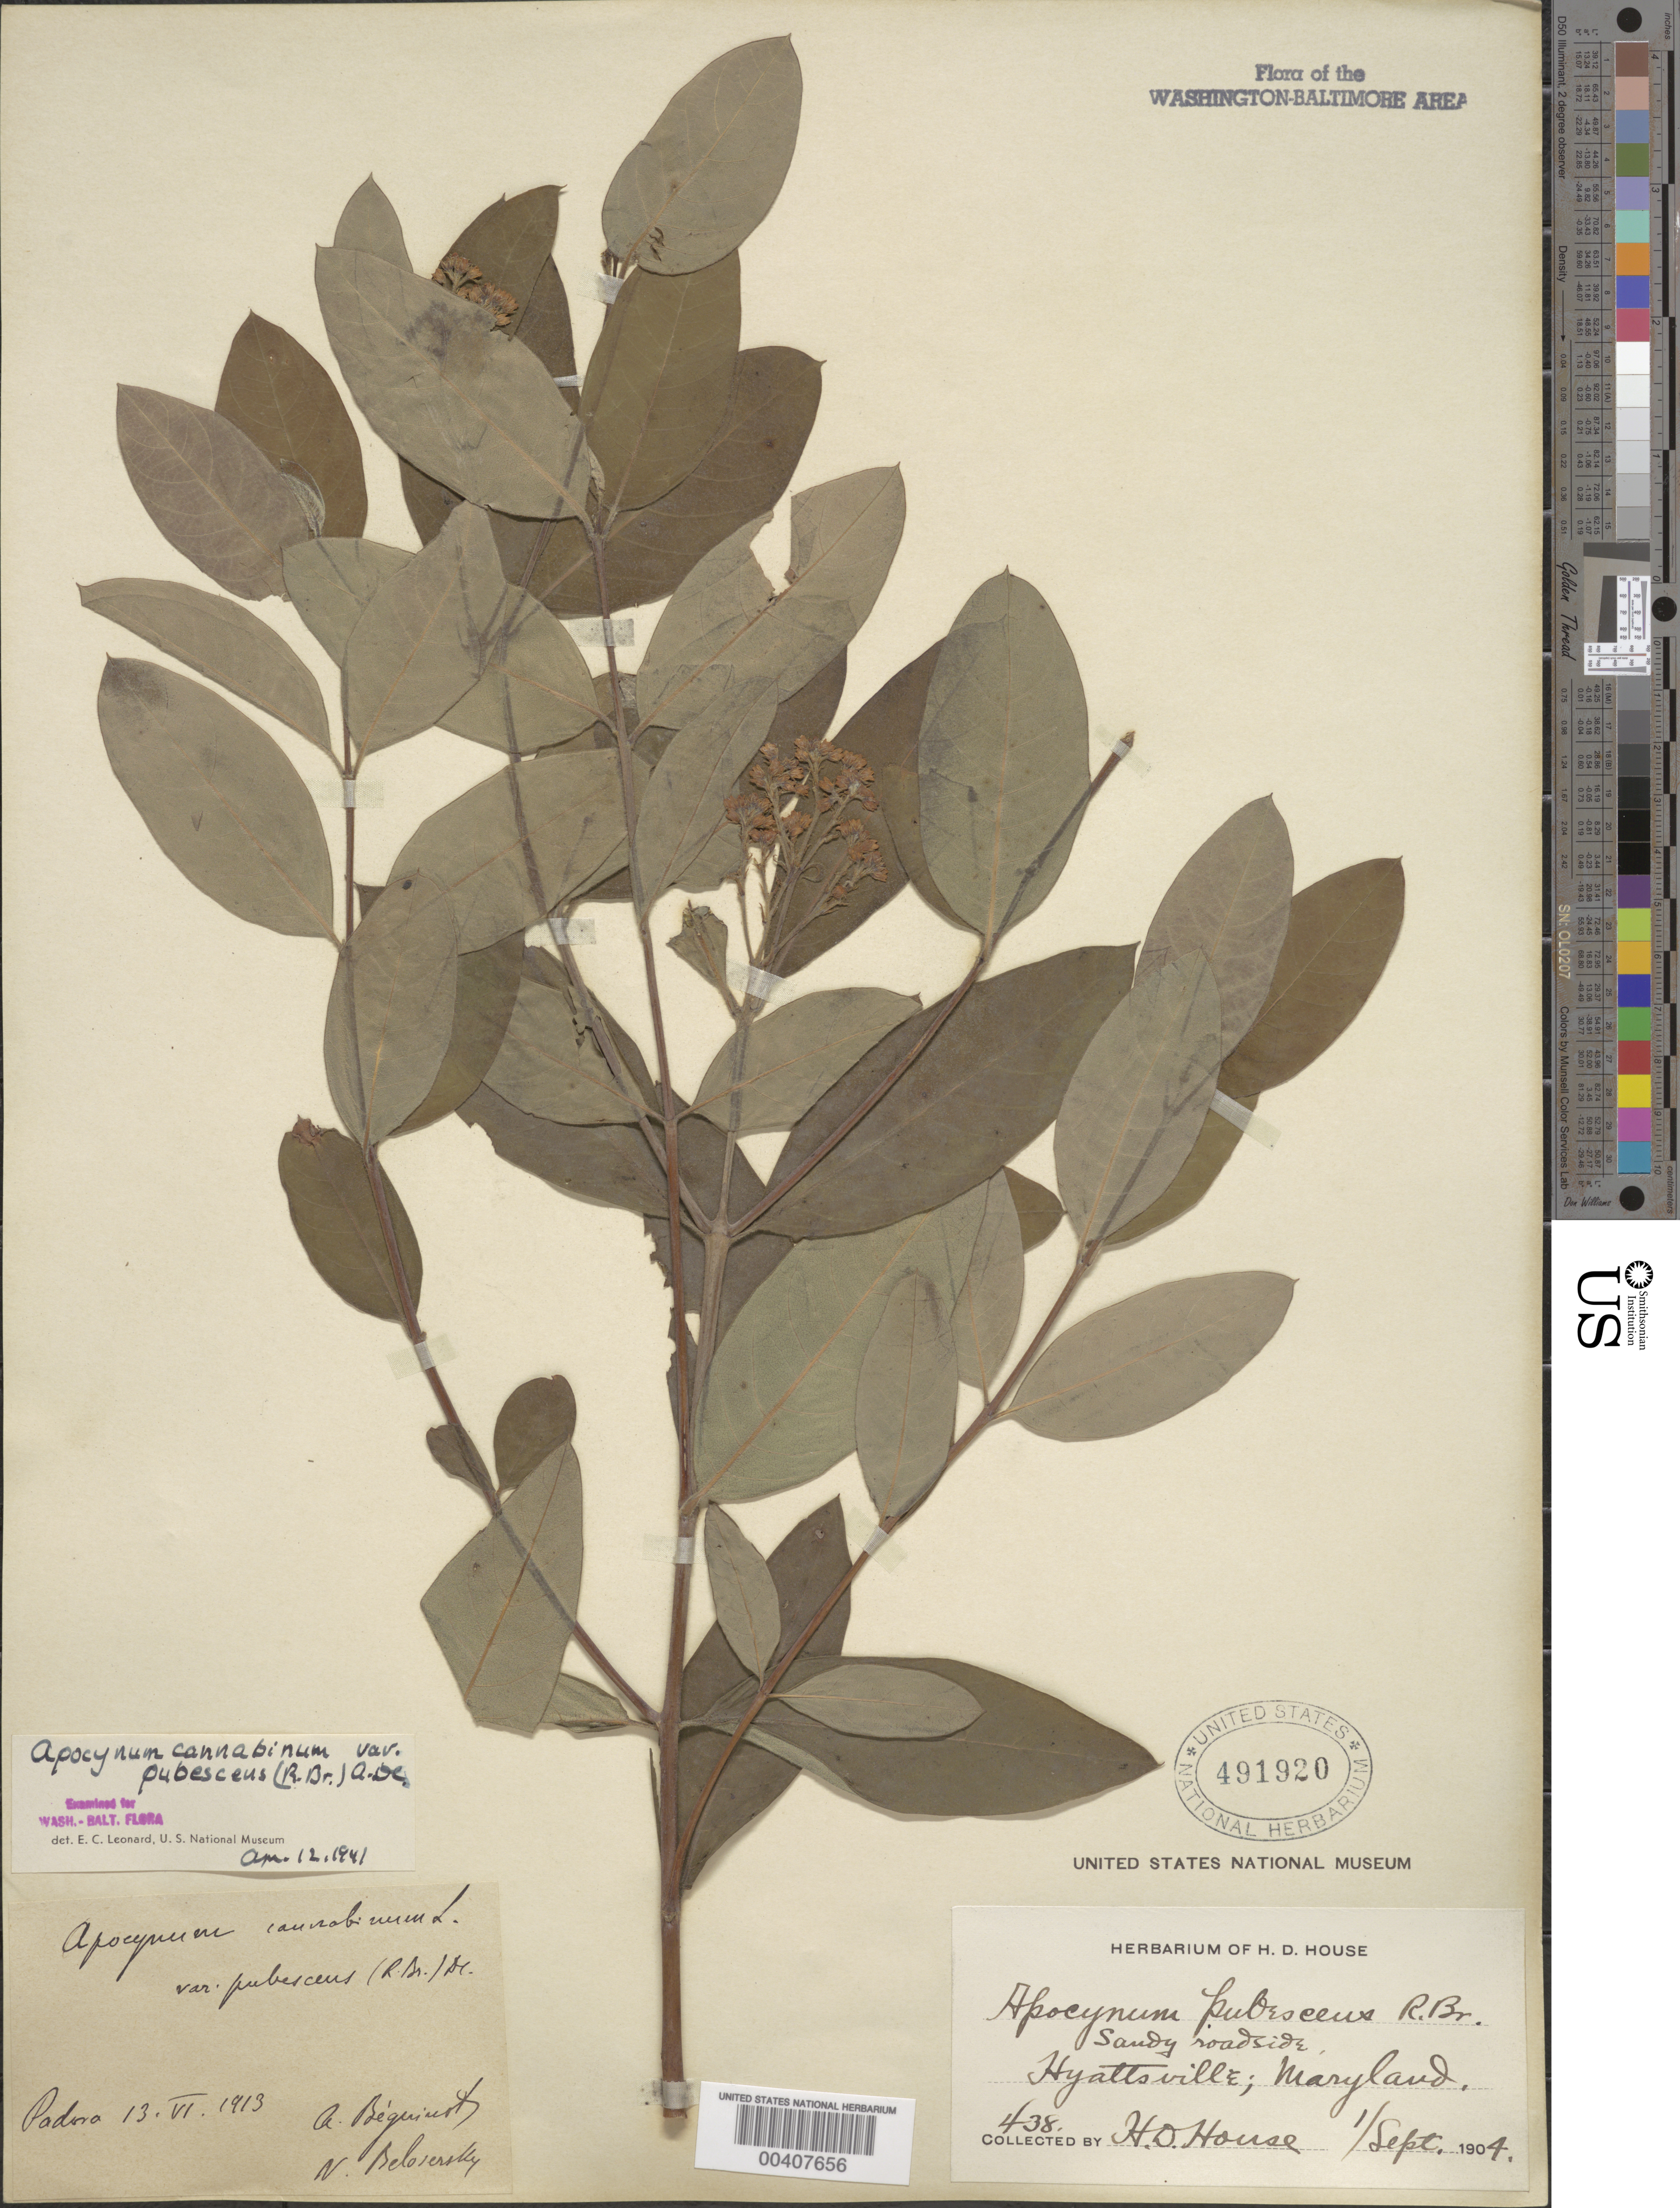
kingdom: Plantae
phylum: Tracheophyta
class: Magnoliopsida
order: Gentianales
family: Apocynaceae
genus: Apocynum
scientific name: Apocynum cannabinum var. pubescens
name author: (Mitch. ex R. Br.) A. DC.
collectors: H. D. House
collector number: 438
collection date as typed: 01 Sep 1904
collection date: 1904-09-01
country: United States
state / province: Maryland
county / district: Prince George's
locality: Hyattsville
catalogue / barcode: US 491920